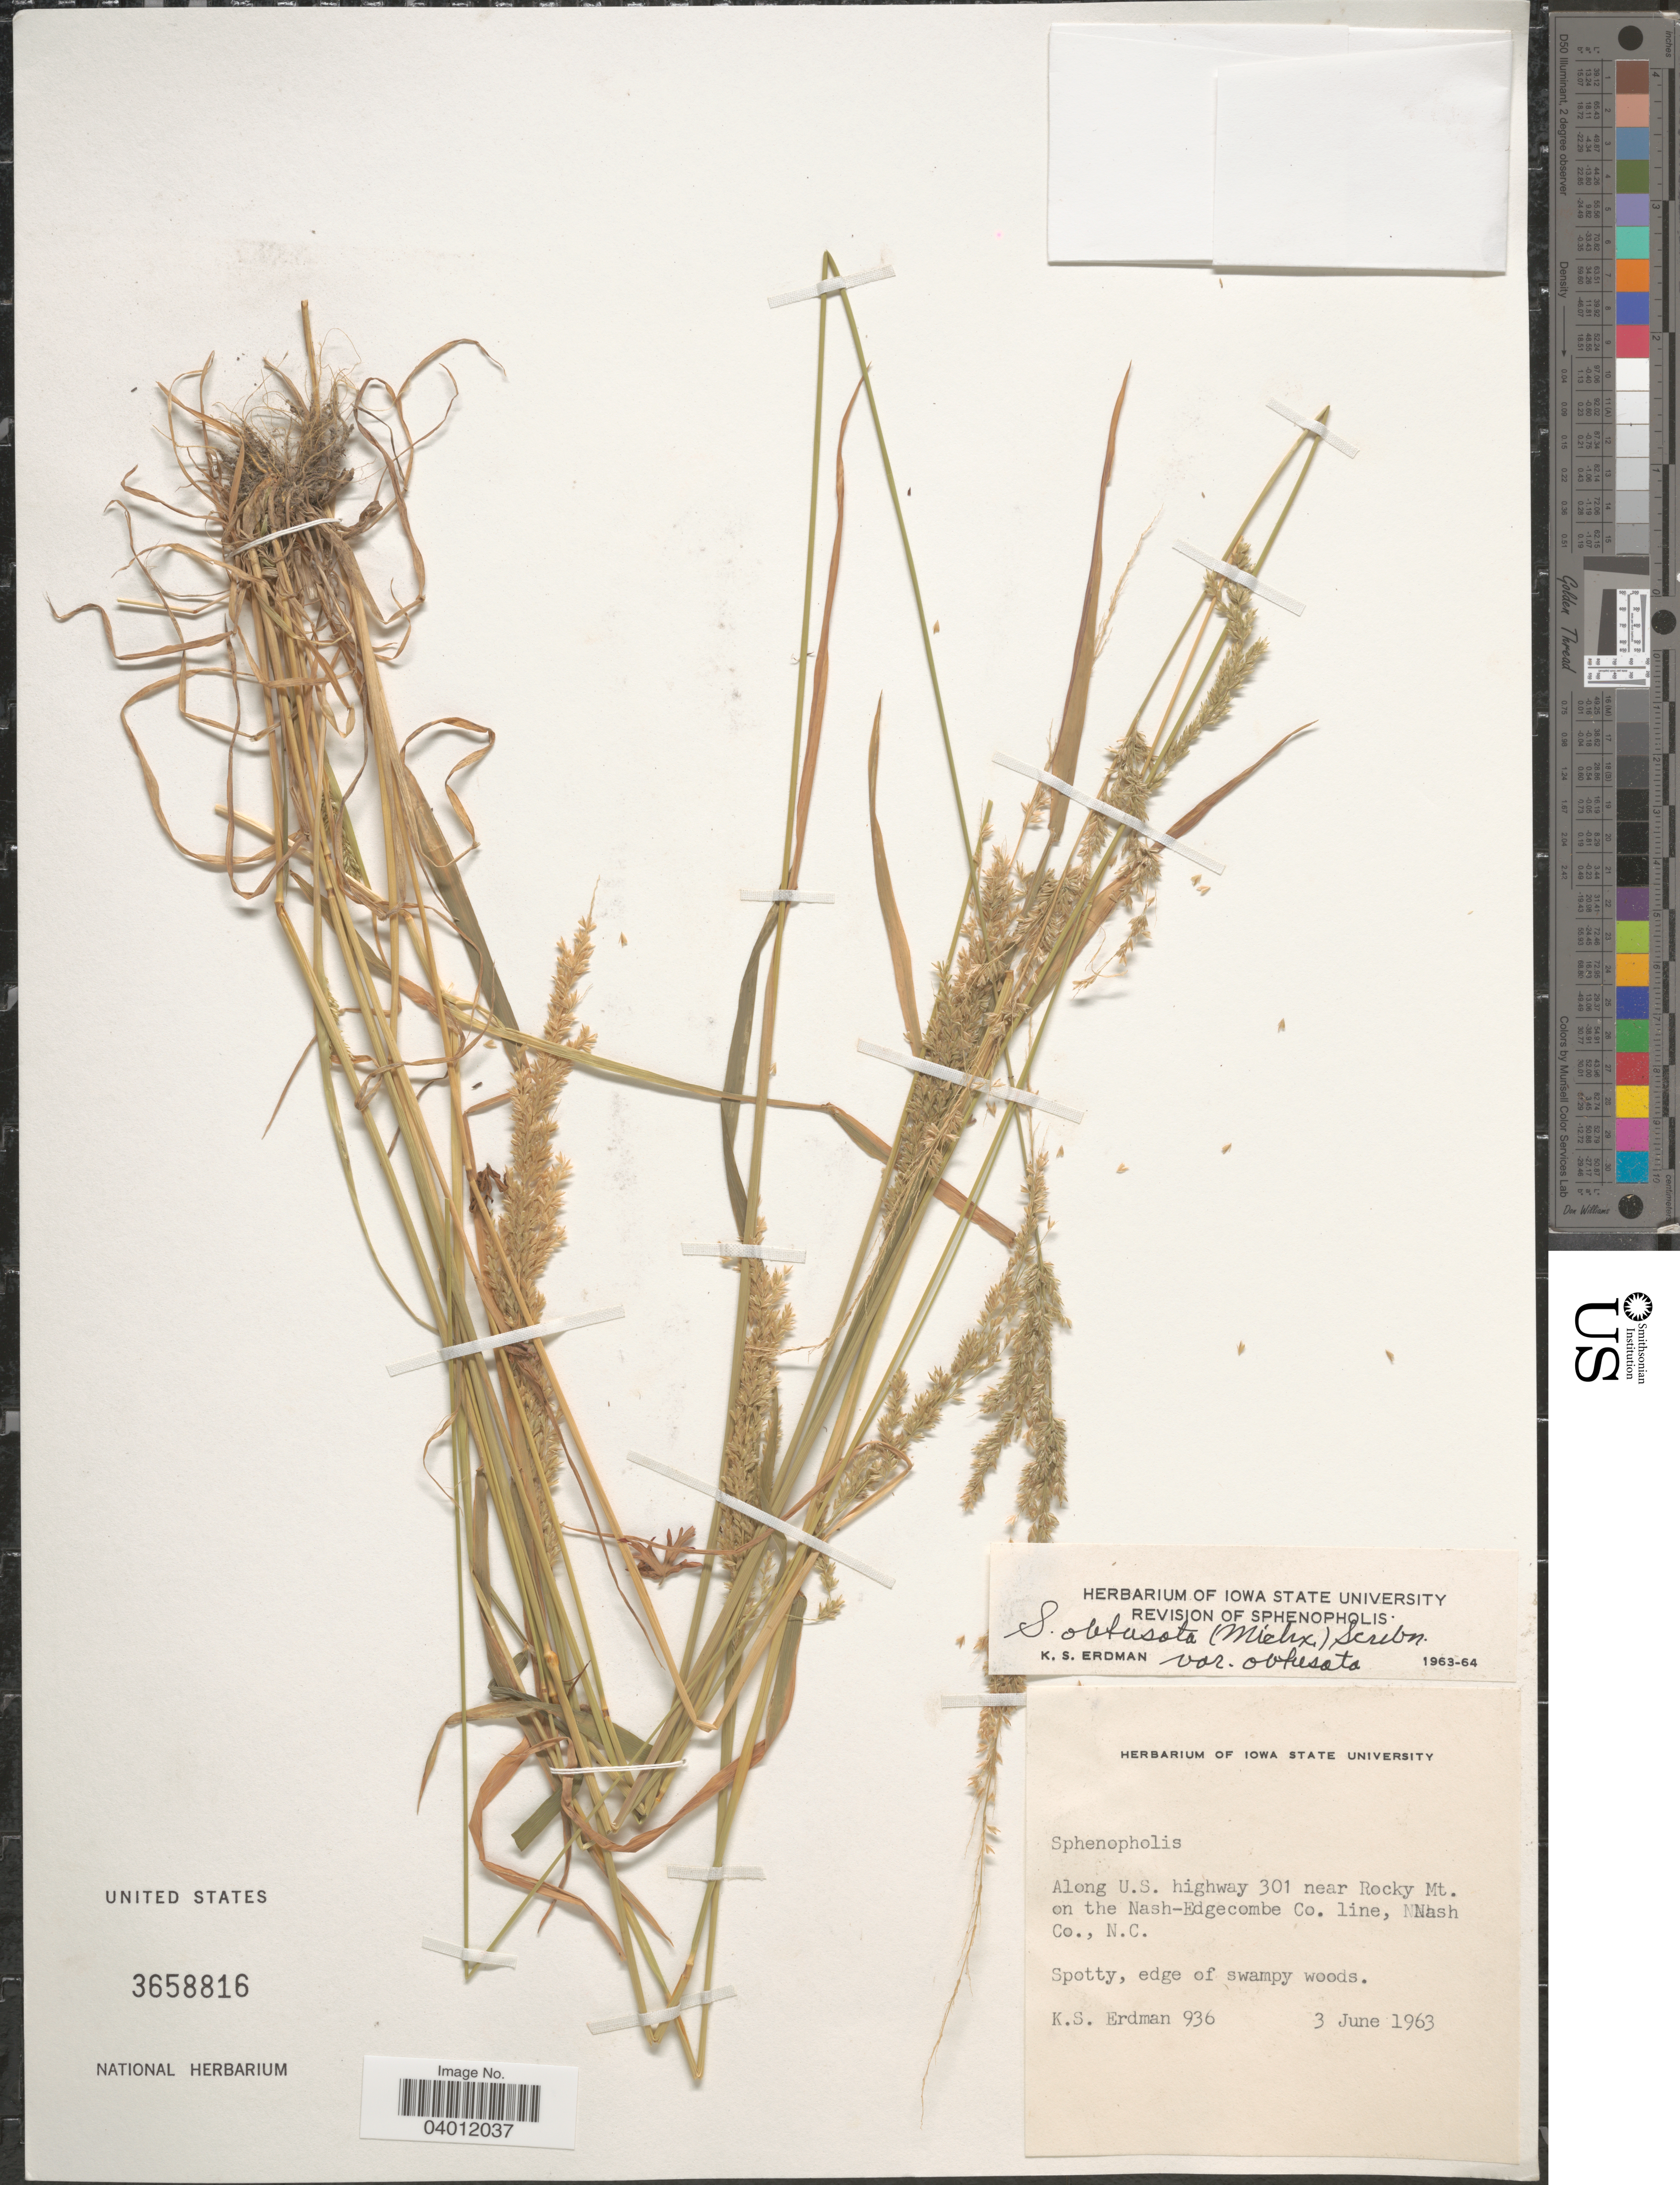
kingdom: Plantae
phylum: Tracheophyta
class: Liliopsida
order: Poales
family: Poaceae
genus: Sphenopholis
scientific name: Sphenopholis obtusata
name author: (Michx.) Scribn.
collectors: K. Erdman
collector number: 936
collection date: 1963-06-03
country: United States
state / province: North Carolina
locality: Along U.S. highway 301 near Rocky Mt. on the Nash-Edgecombe Co. line, Nash Co.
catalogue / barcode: US 3658816